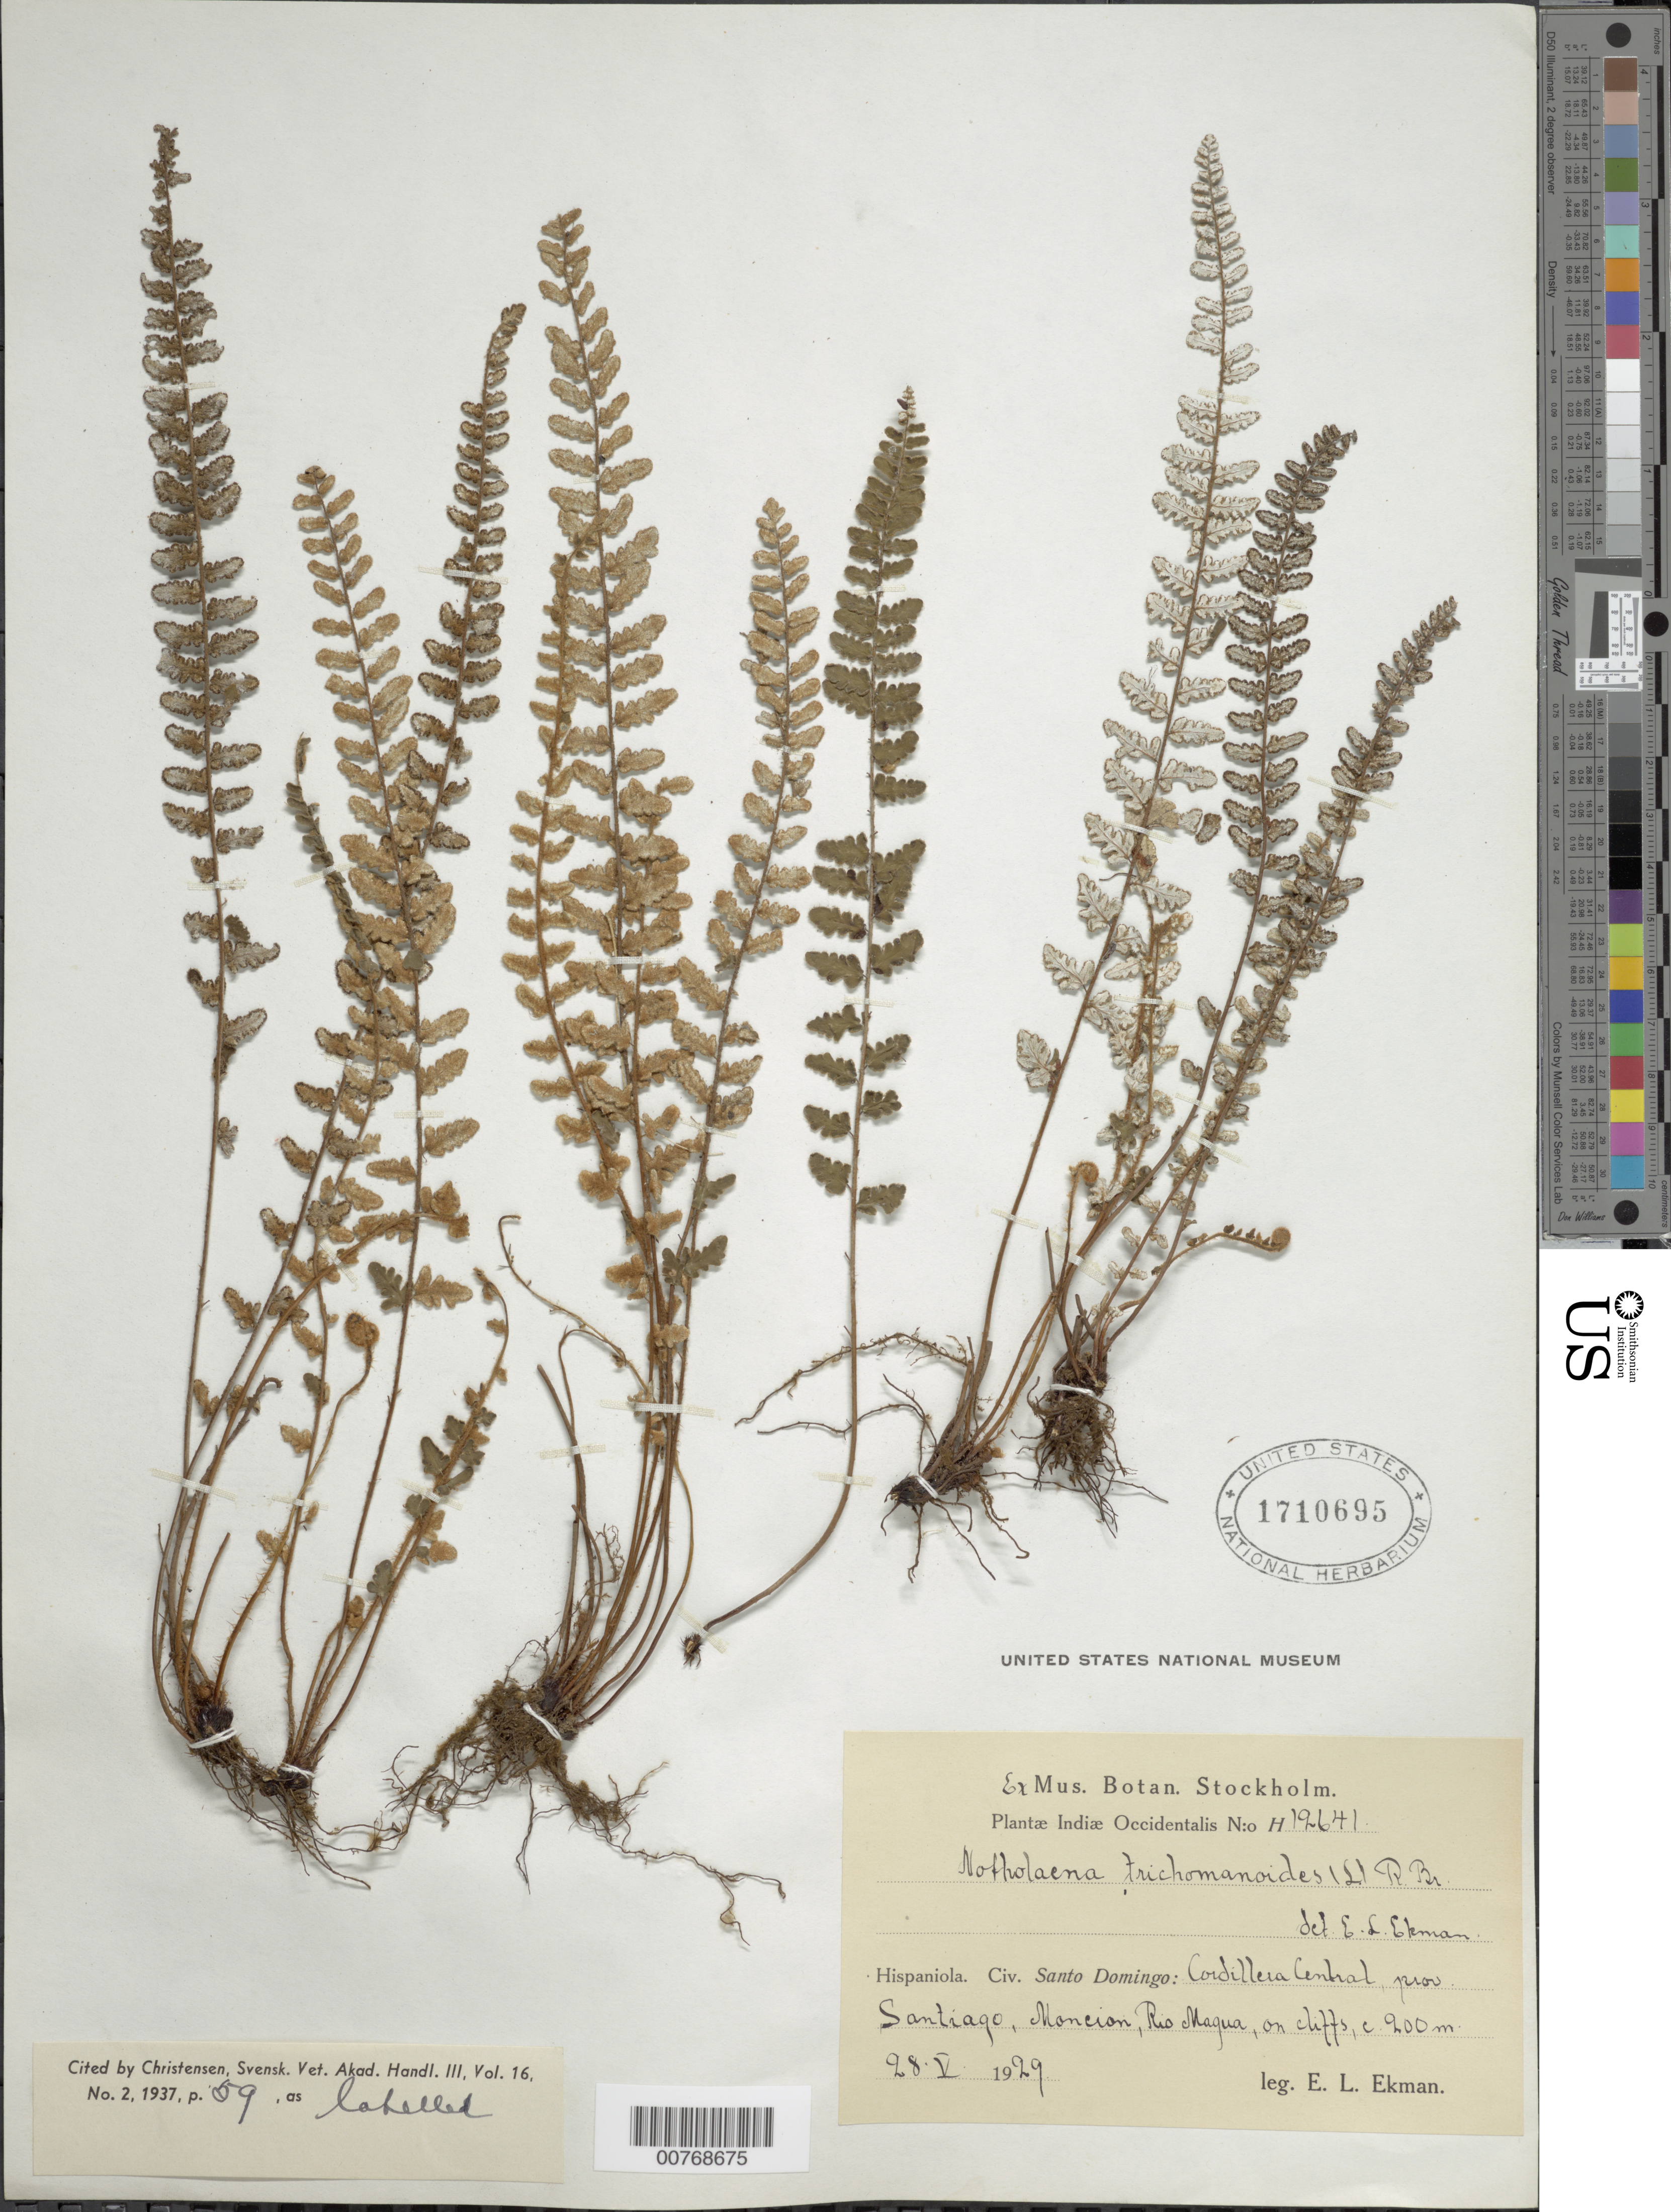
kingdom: Plantae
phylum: Tracheophyta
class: Polypodiopsida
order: Polypodiales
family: Pteridaceae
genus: Notholaena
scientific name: Notholaena trichomanoides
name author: (L.) Desv.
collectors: E. L. Ekman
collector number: H 12641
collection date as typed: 28 May 1929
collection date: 1929-05-28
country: Dominican Republic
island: Hispaniola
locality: Santo Domingo, Cordillera Central, Provincia Santiago, Monción, Rio Magua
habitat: On cliffs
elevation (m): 200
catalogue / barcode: US 1710695